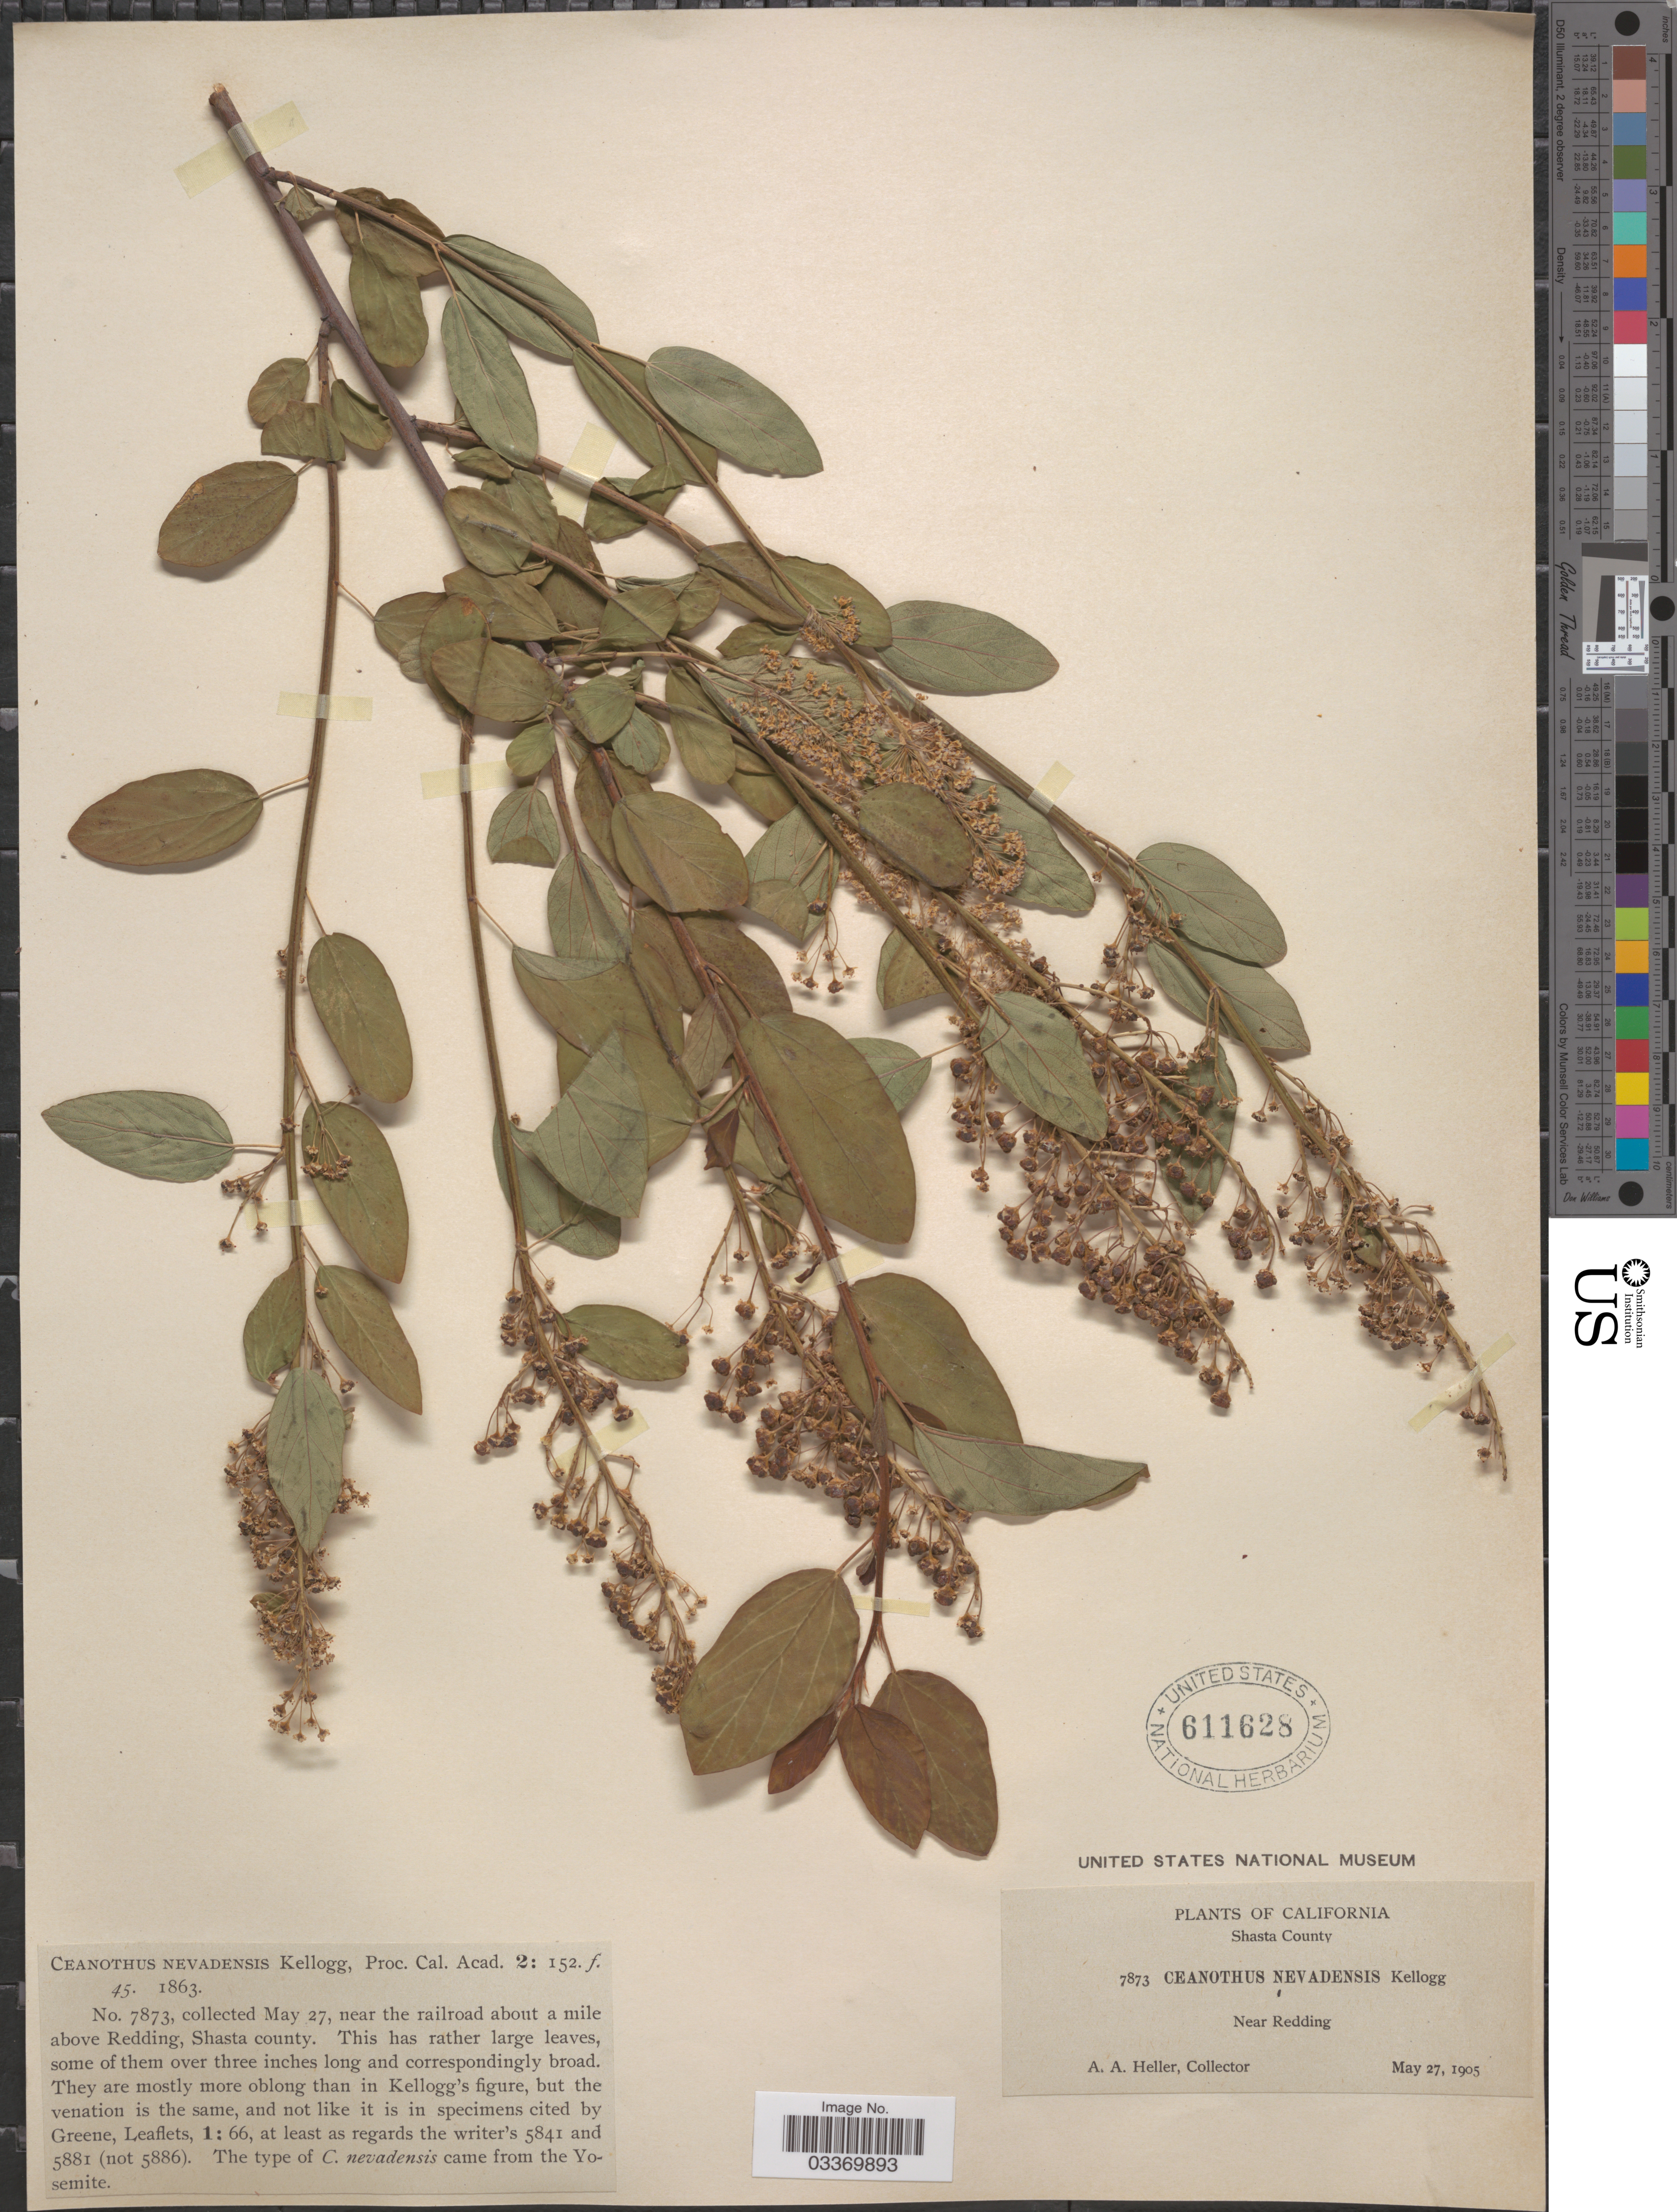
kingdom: Plantae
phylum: Tracheophyta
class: Magnoliopsida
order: Rosales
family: Rhamnaceae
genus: Ceanothus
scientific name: Ceanothus nevadensis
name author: Kellogg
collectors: A. A. Heller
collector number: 7873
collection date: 1905-05-27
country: United States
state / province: California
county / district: Shasta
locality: Shasta County. Near the railroad about a mile above Redding. Near Redding.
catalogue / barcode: US 611628